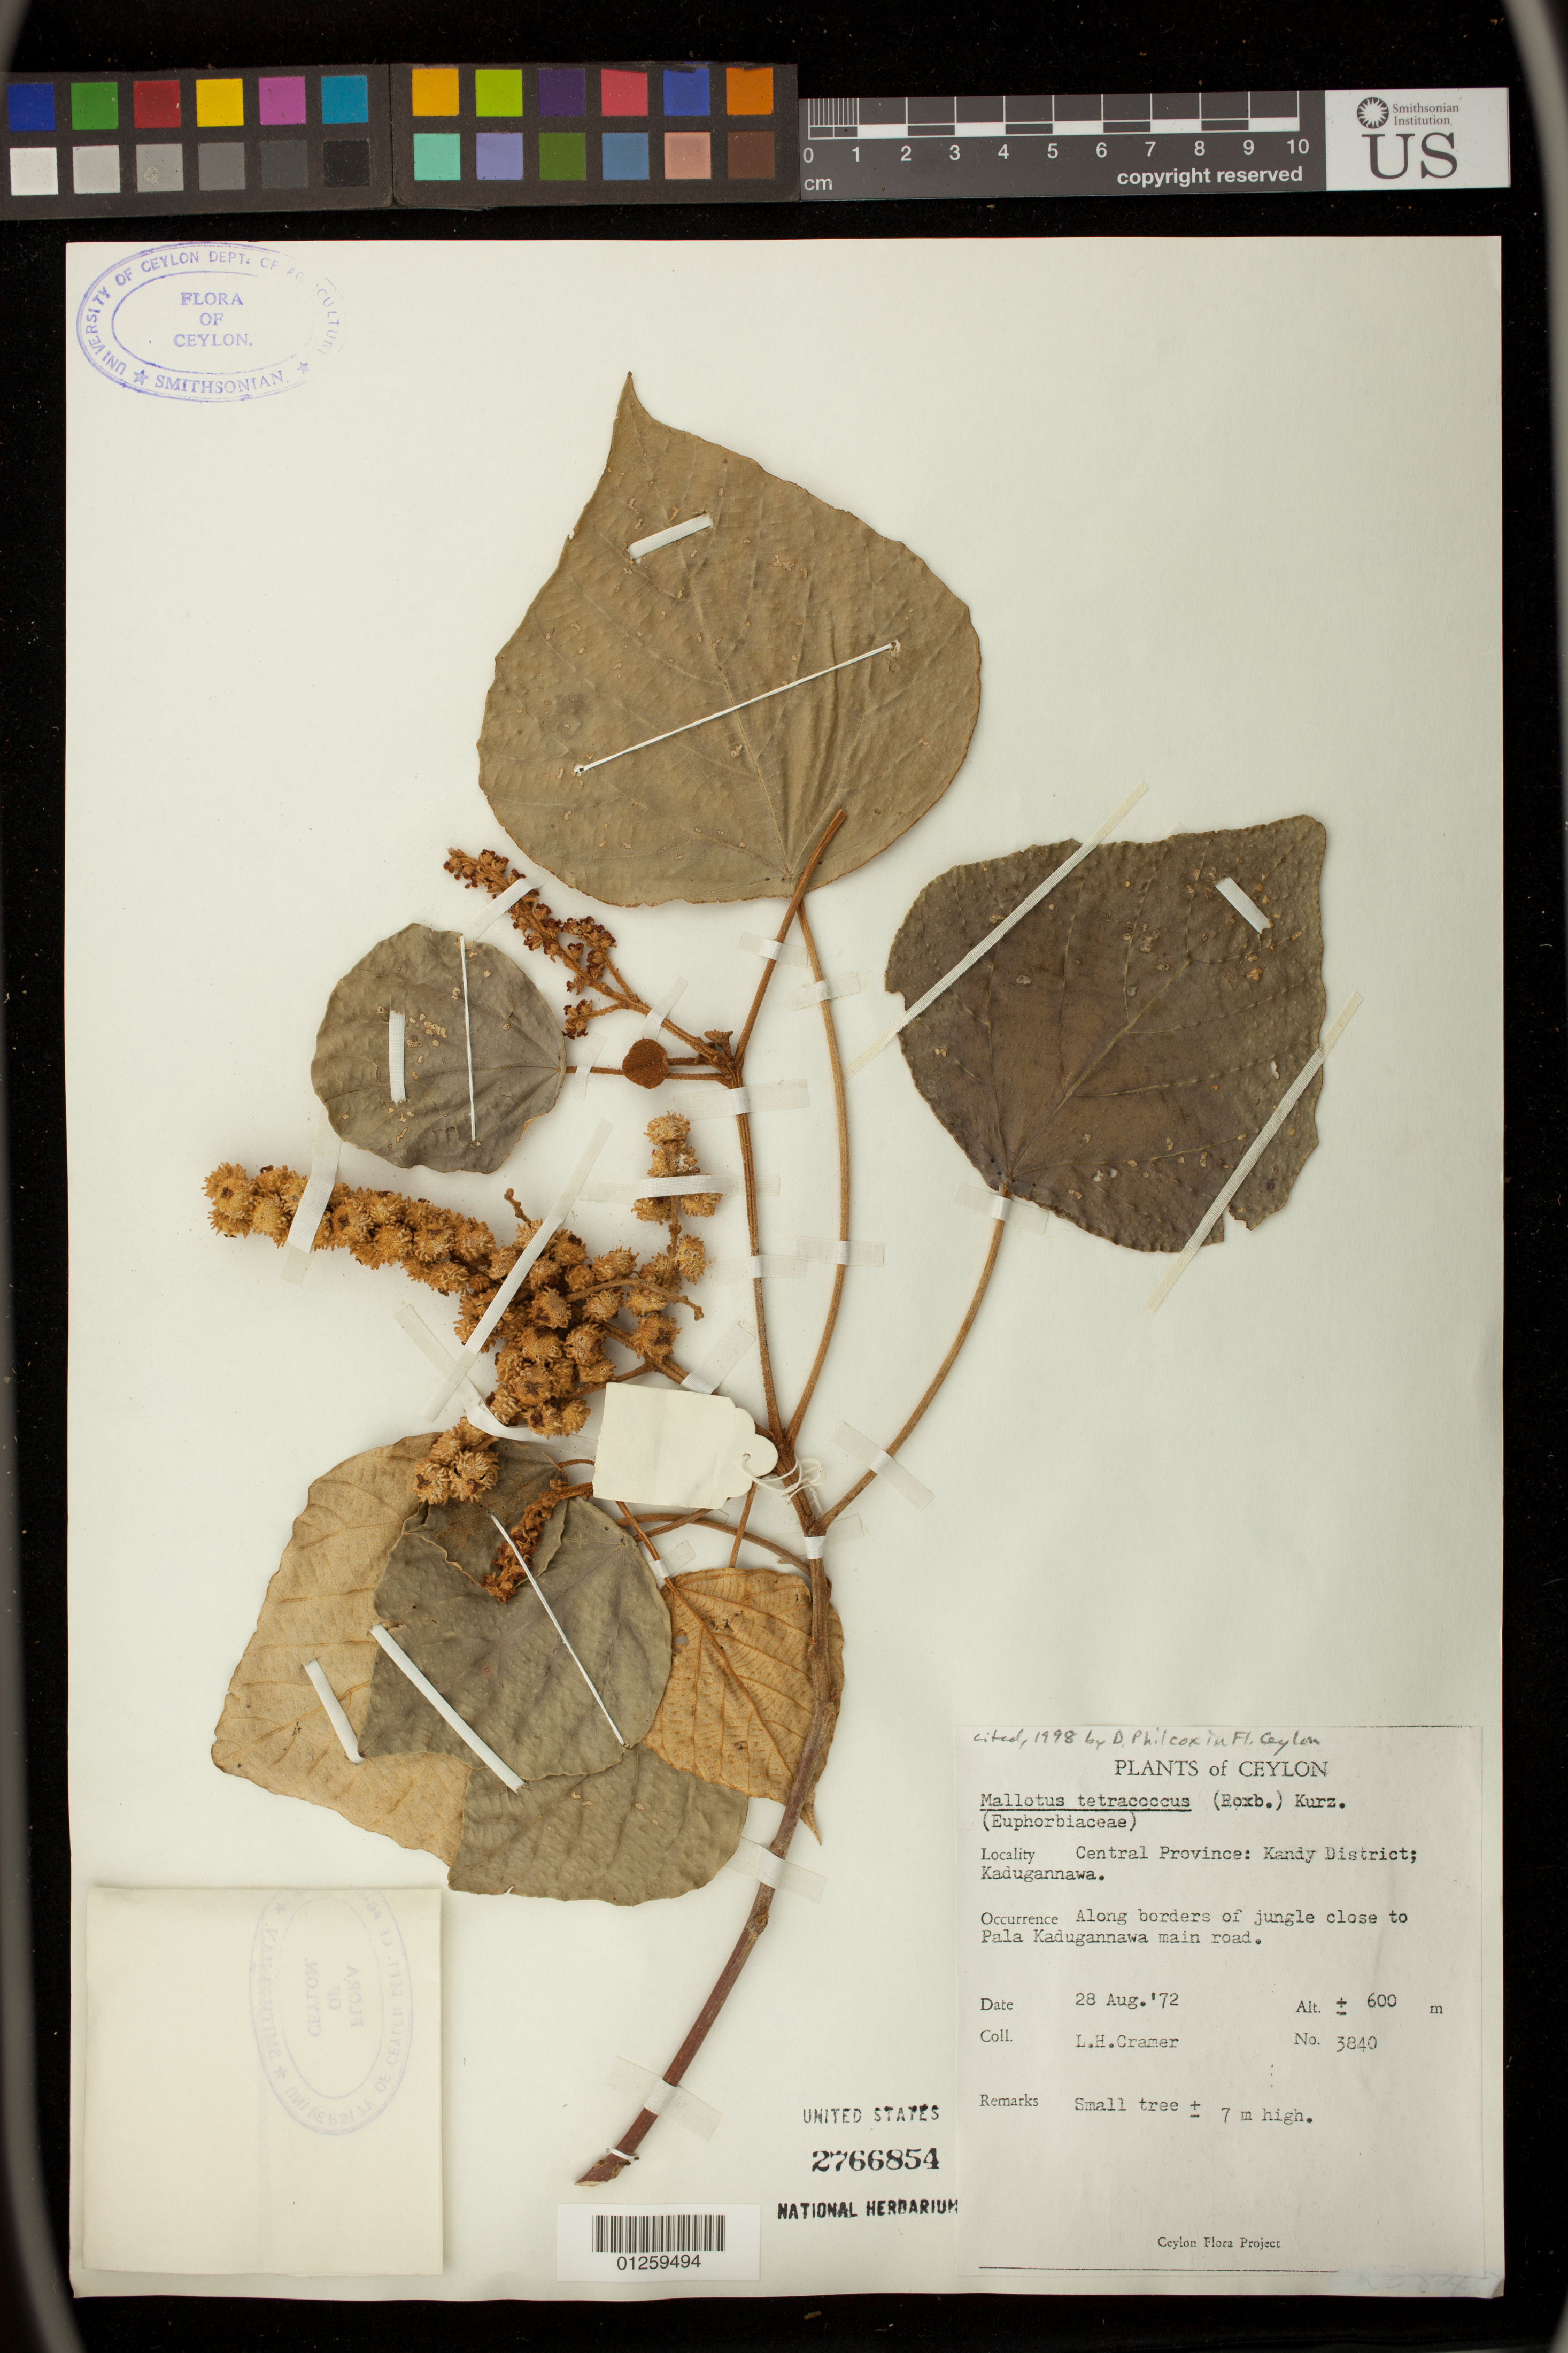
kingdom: Plantae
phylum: Tracheophyta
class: Magnoliopsida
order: Malpighiales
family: Euphorbiaceae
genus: Mallotus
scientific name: Mallotus tetracoccus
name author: (Roxb.) Kurz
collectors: L. H. Cramer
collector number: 3840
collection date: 1972-08-28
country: Sri Lanka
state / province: Central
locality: Kandy District; Kadugannawa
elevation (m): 600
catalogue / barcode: US 2766854